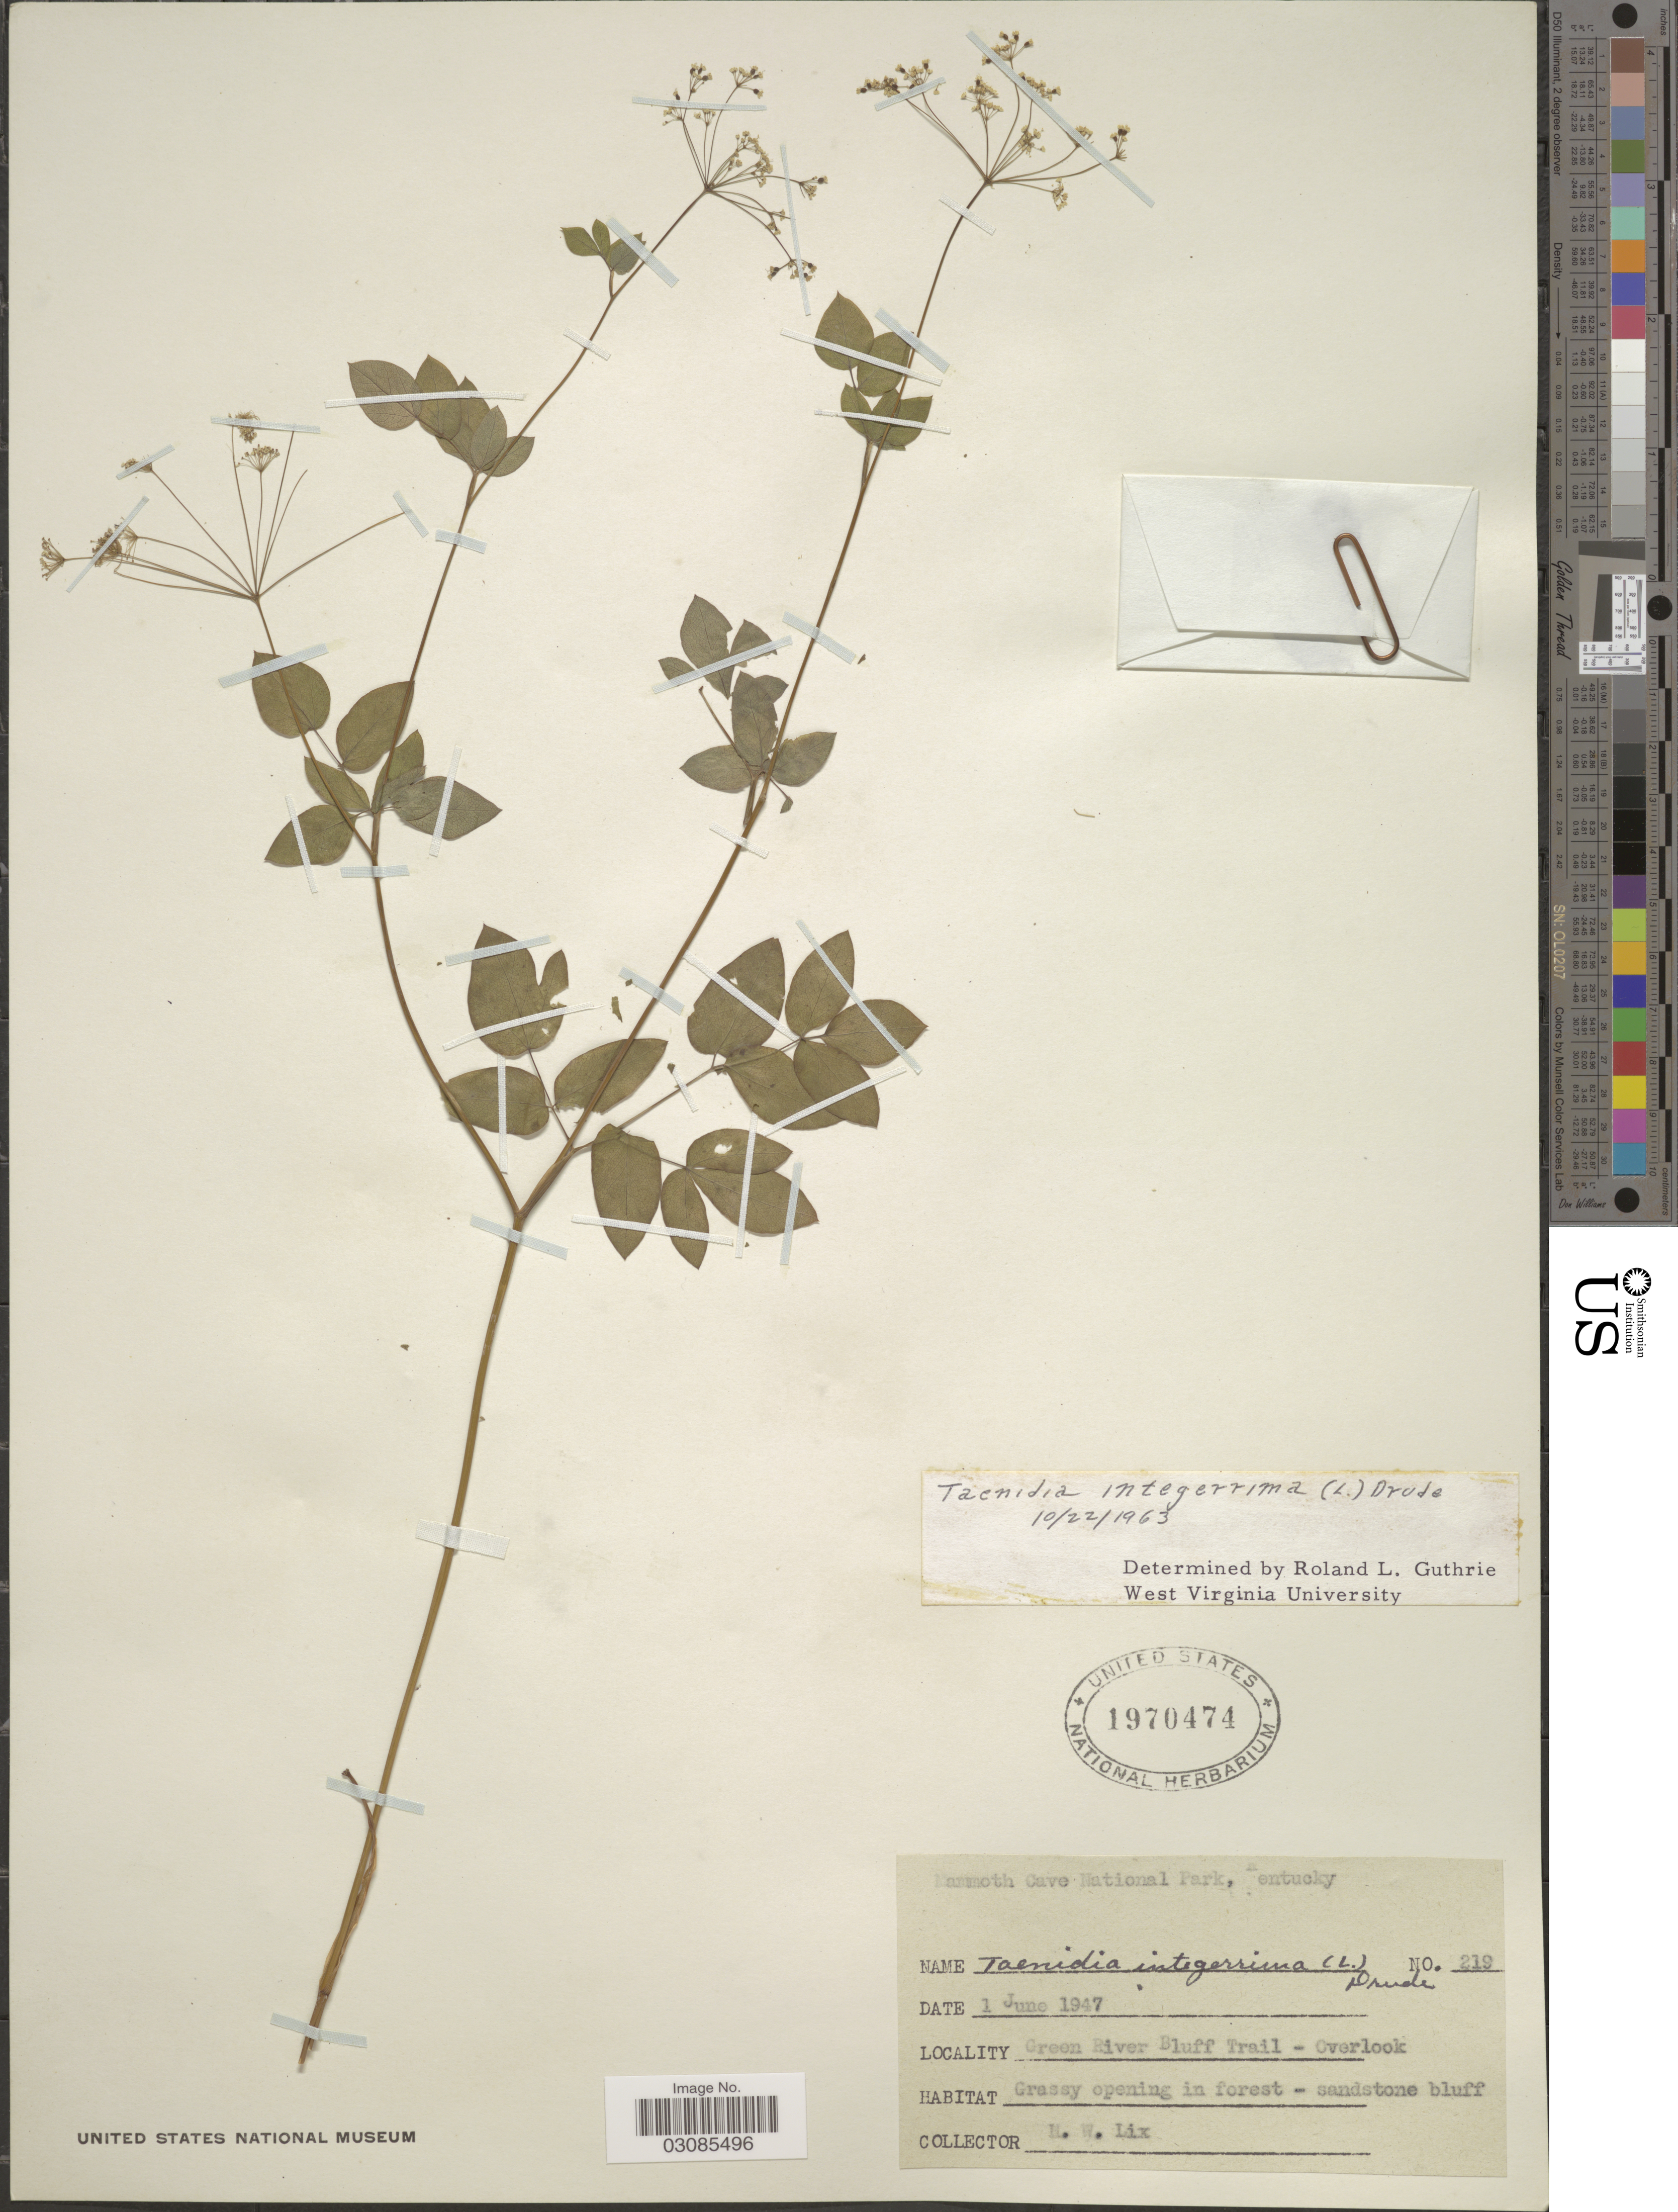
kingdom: Plantae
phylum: Tracheophyta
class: Magnoliopsida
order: Apiales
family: Apiaceae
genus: Taenidia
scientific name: Taenidia integerrima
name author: (L.) Drude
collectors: H. W. Lix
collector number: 219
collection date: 1947-06-01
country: United States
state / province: Kentucky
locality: Mammoth Cave National Park. Green River Bluff Trail - Overlook.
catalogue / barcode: US 1970474